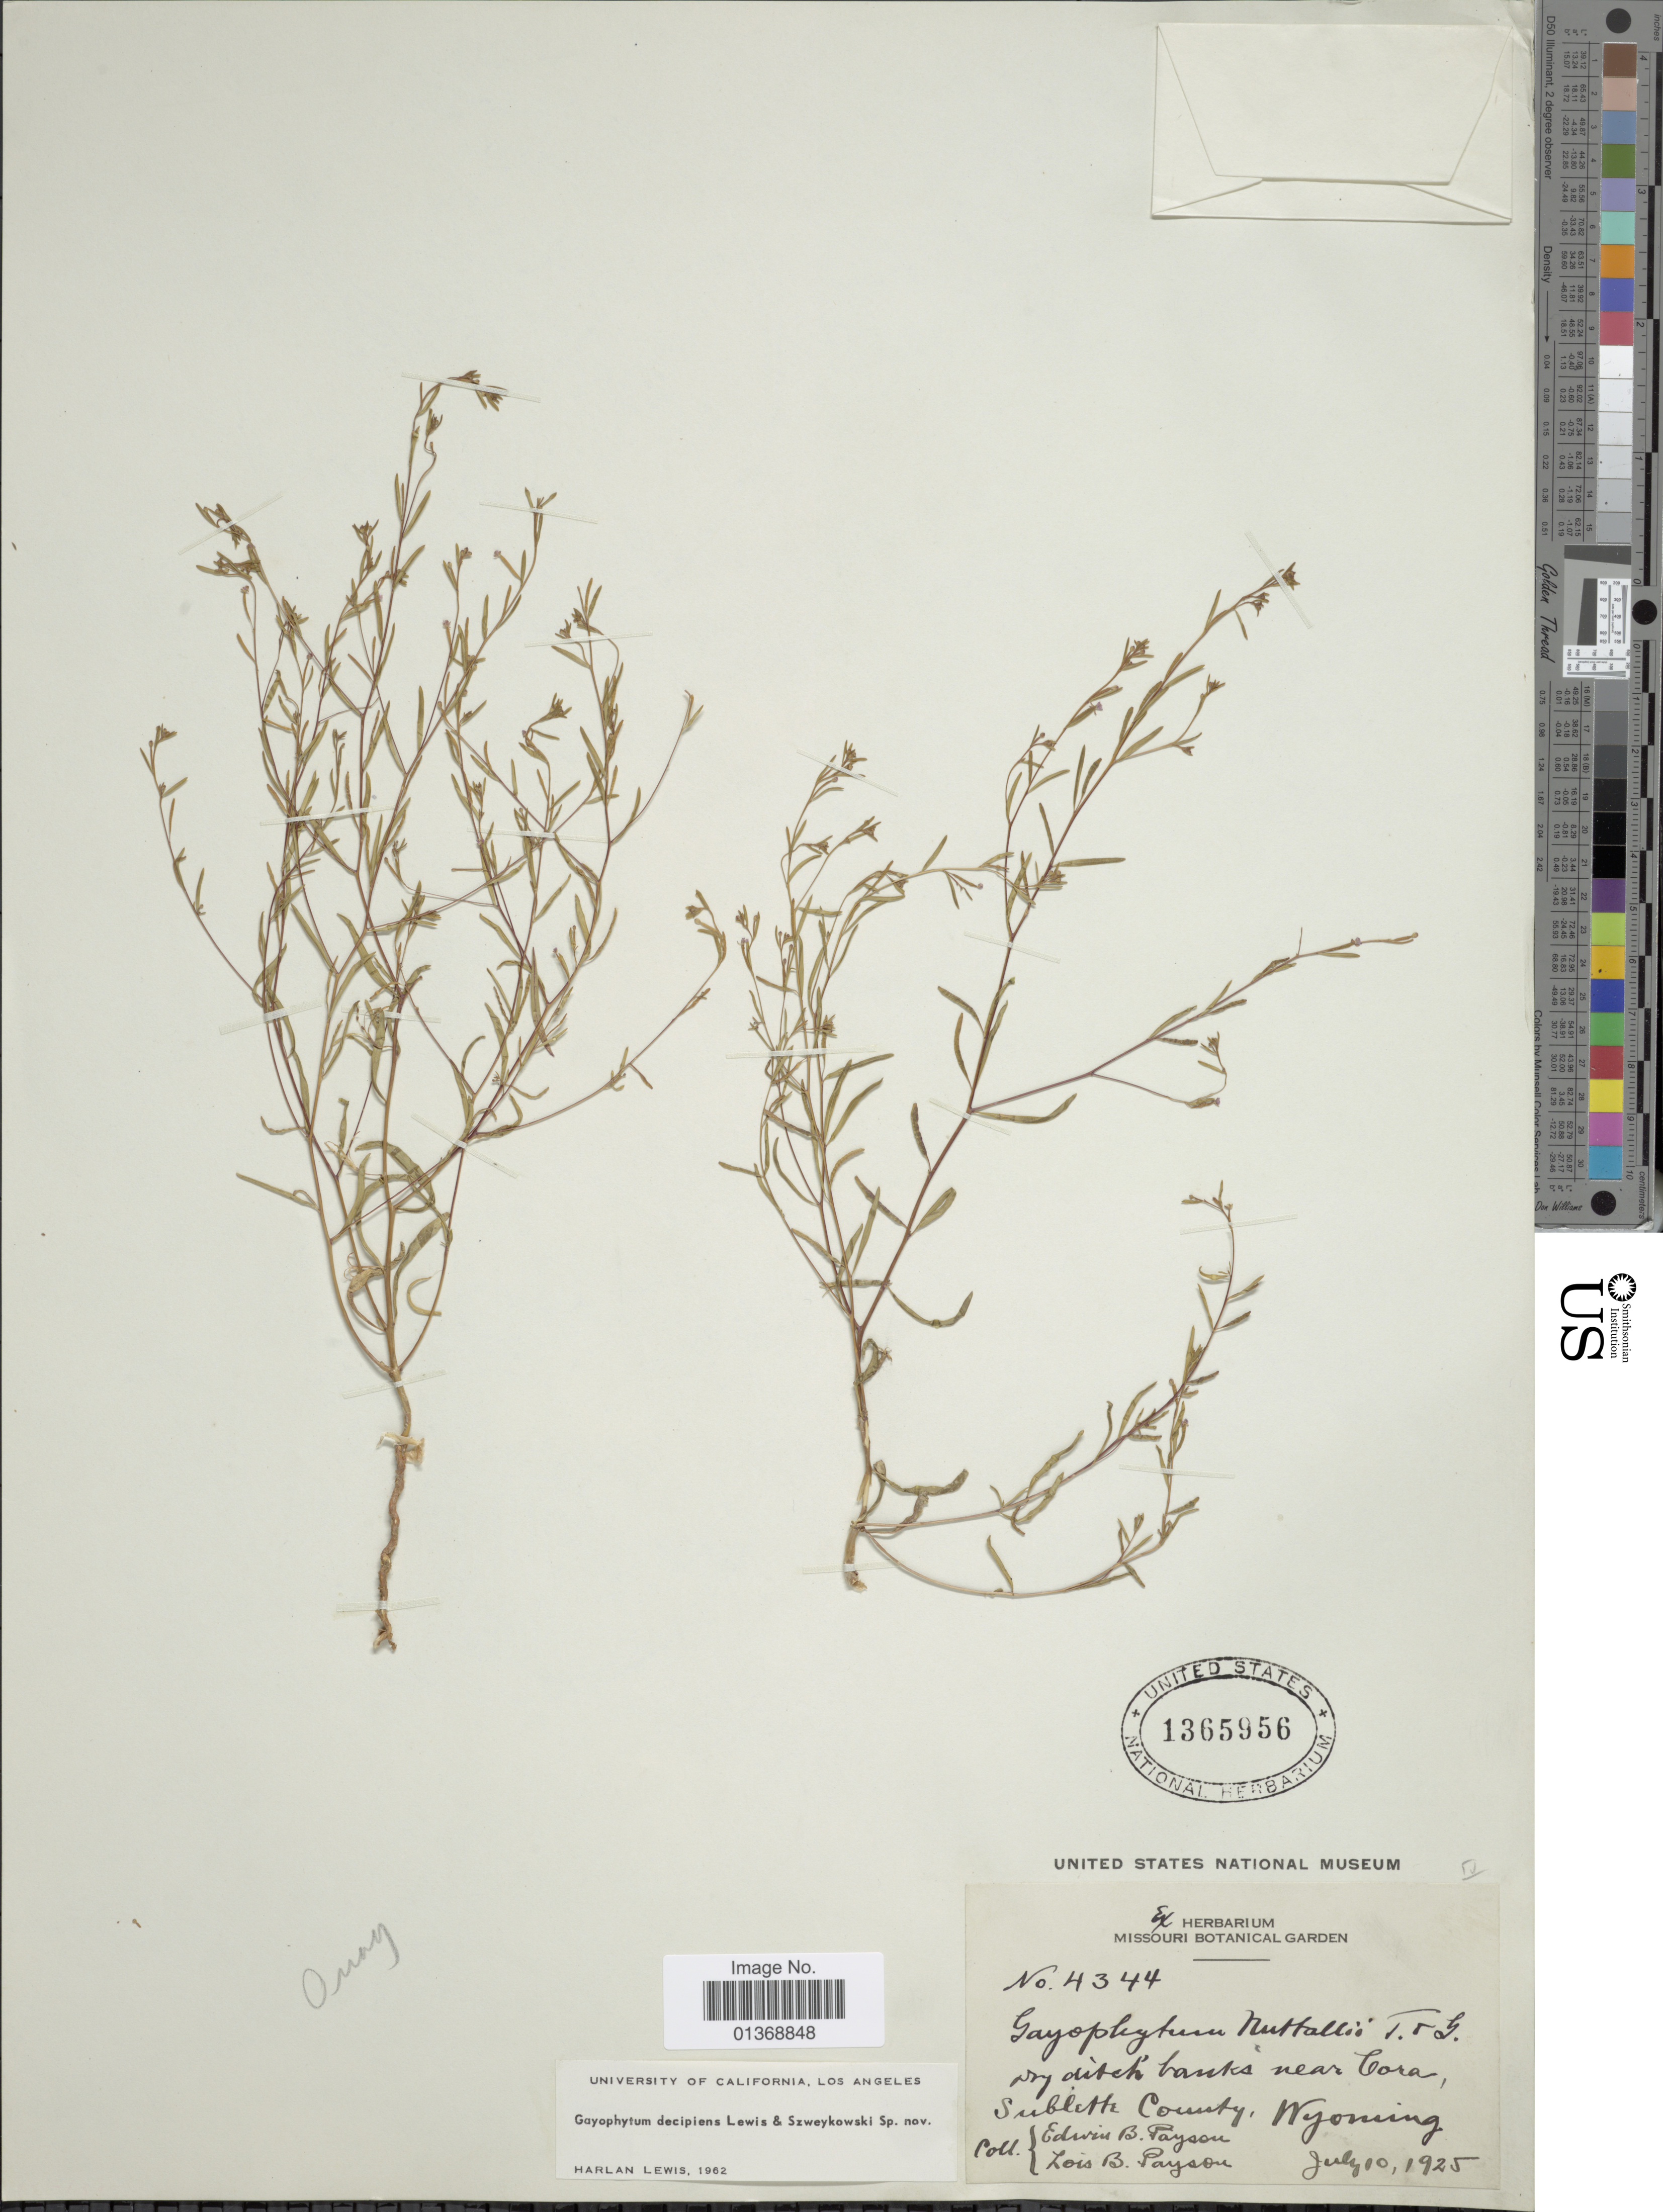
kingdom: Plantae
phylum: Tracheophyta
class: Magnoliopsida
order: Myrtales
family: Onagraceae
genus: Gayophytum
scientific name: Gayophytum decipiens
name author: F. H. Lewis & Szweyk.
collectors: E. B. Payson & L. Payson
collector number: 4344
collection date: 1925-07-10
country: United States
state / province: Wyoming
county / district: Sublette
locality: Dry ditch banks near Cora, Sublette County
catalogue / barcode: US 1365956